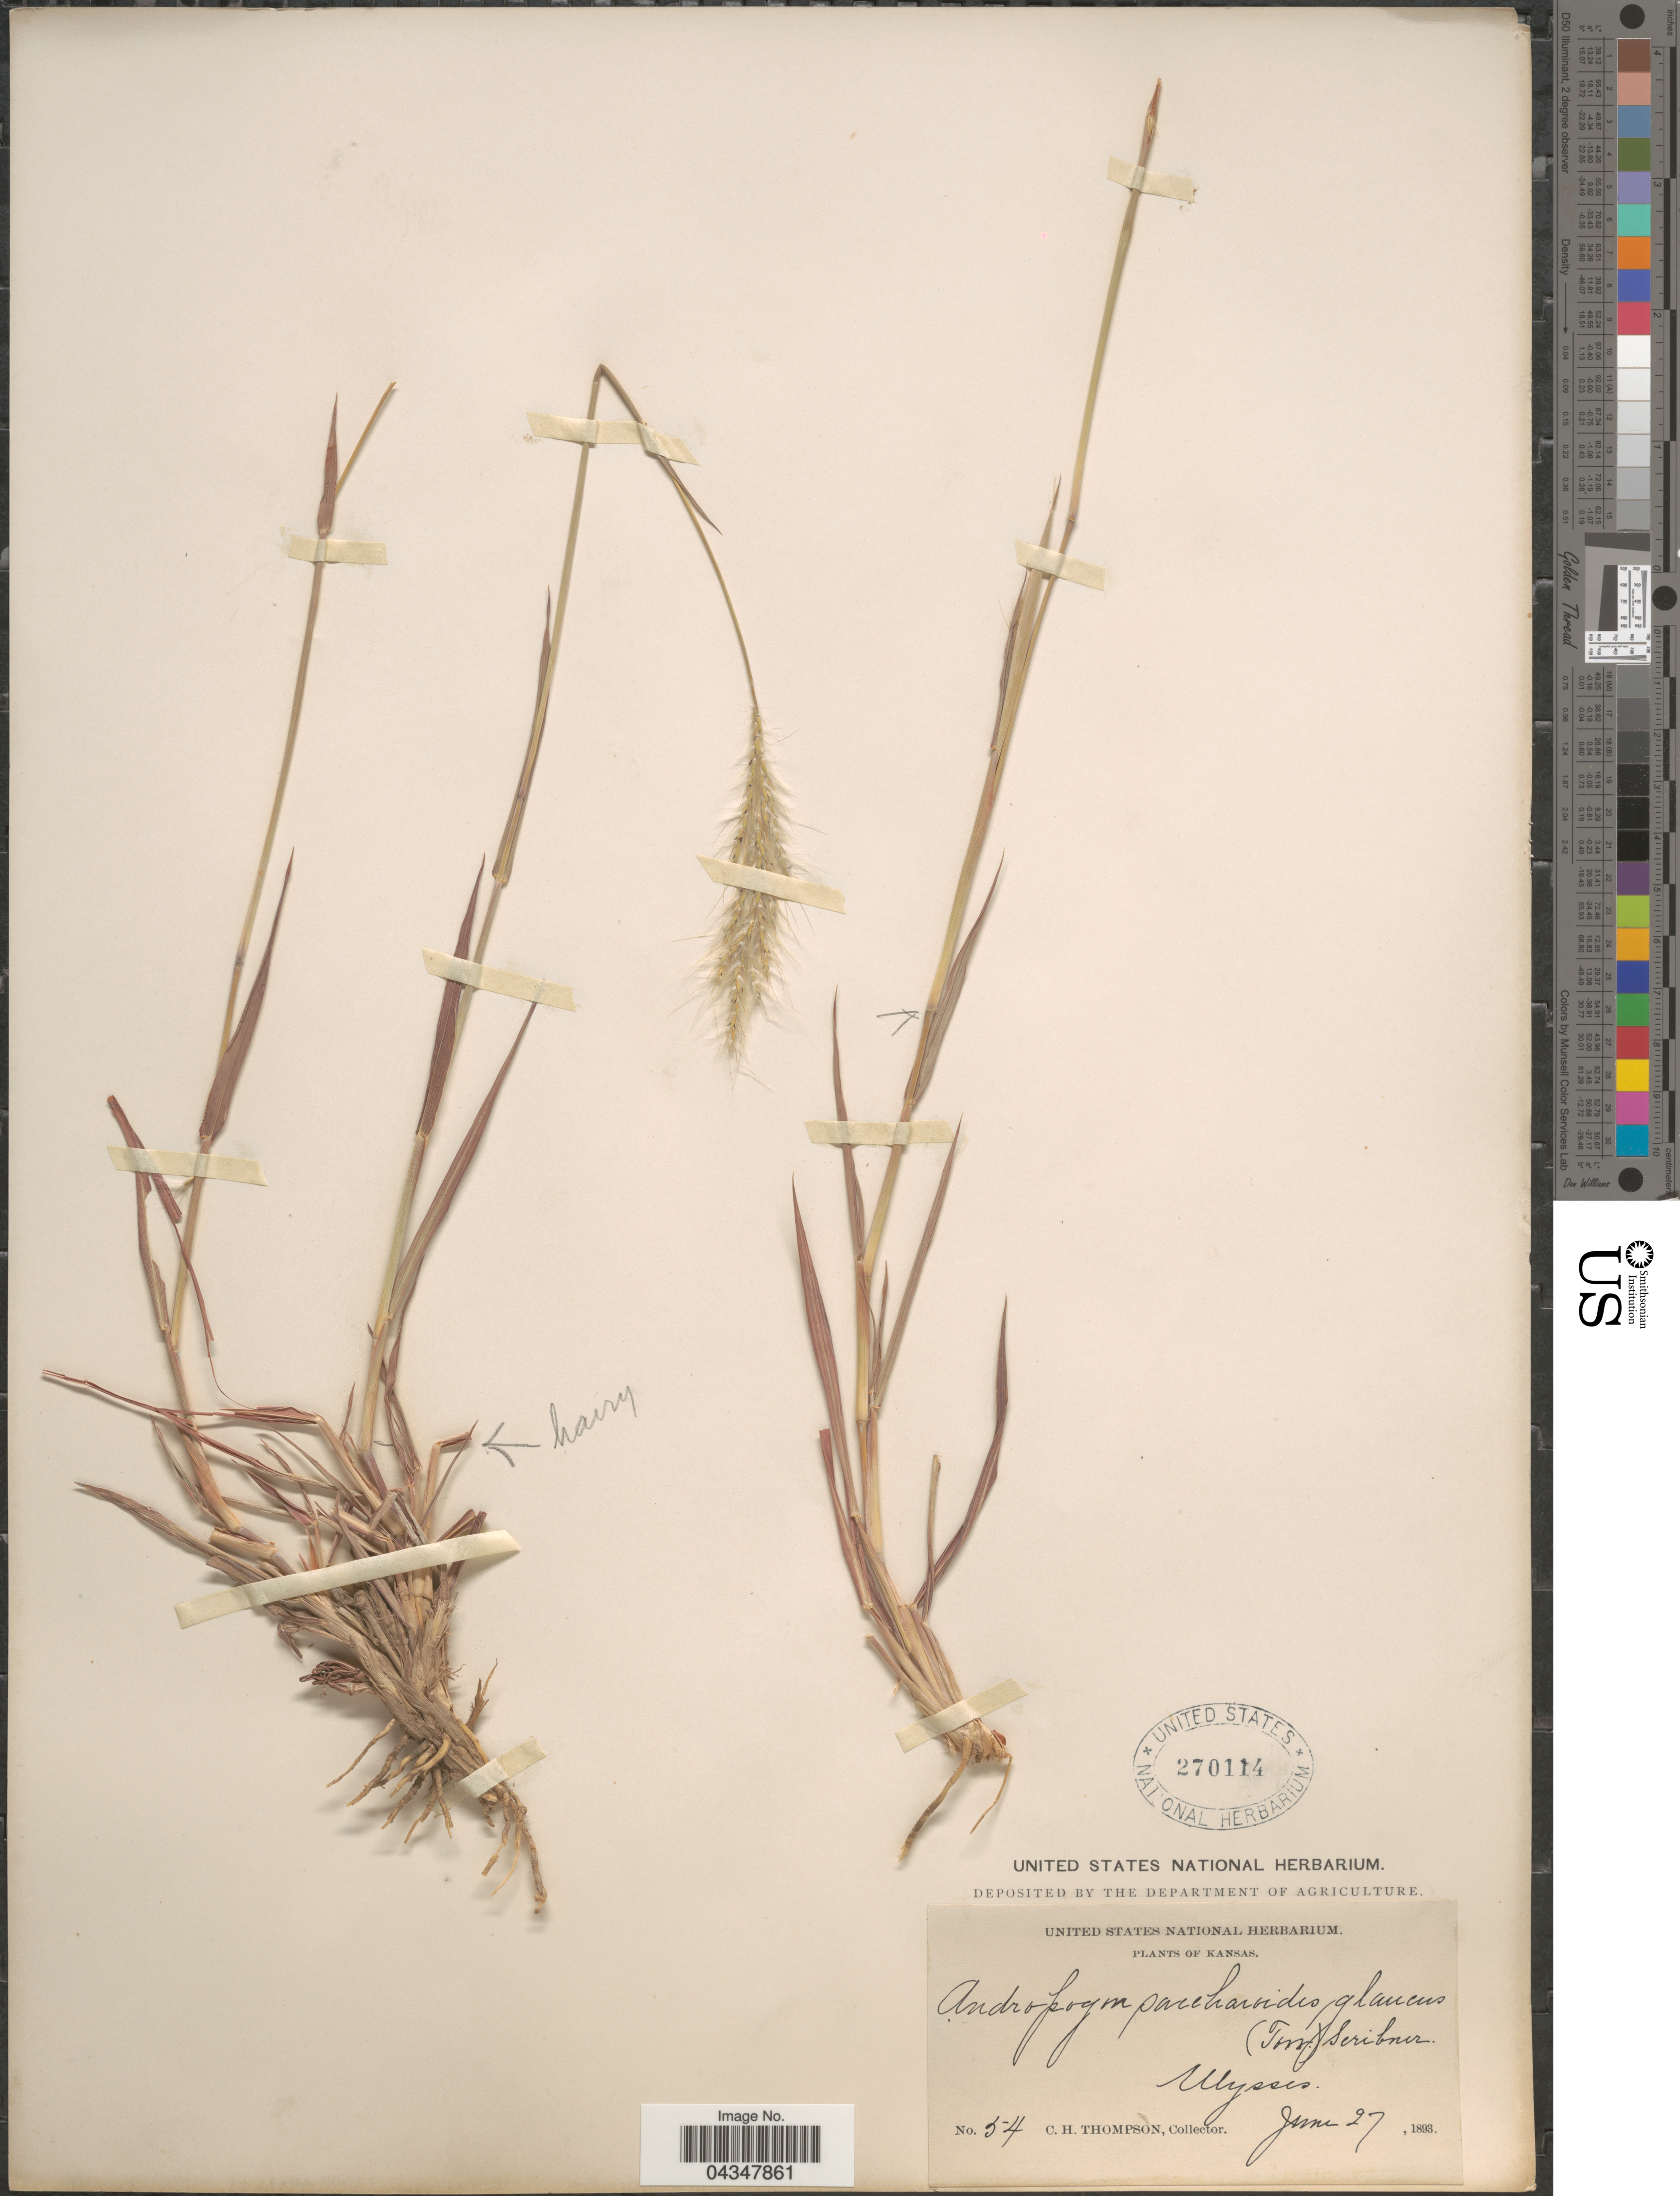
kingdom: Plantae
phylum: Tracheophyta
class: Liliopsida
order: Poales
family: Poaceae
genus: Bothriochloa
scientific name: Bothriochloa saccharoides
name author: (Sw.) Rydb.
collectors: C. H. Thompson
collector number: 54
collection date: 1893-06-27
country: United States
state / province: Kansas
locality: Ulysses.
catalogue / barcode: US 270114